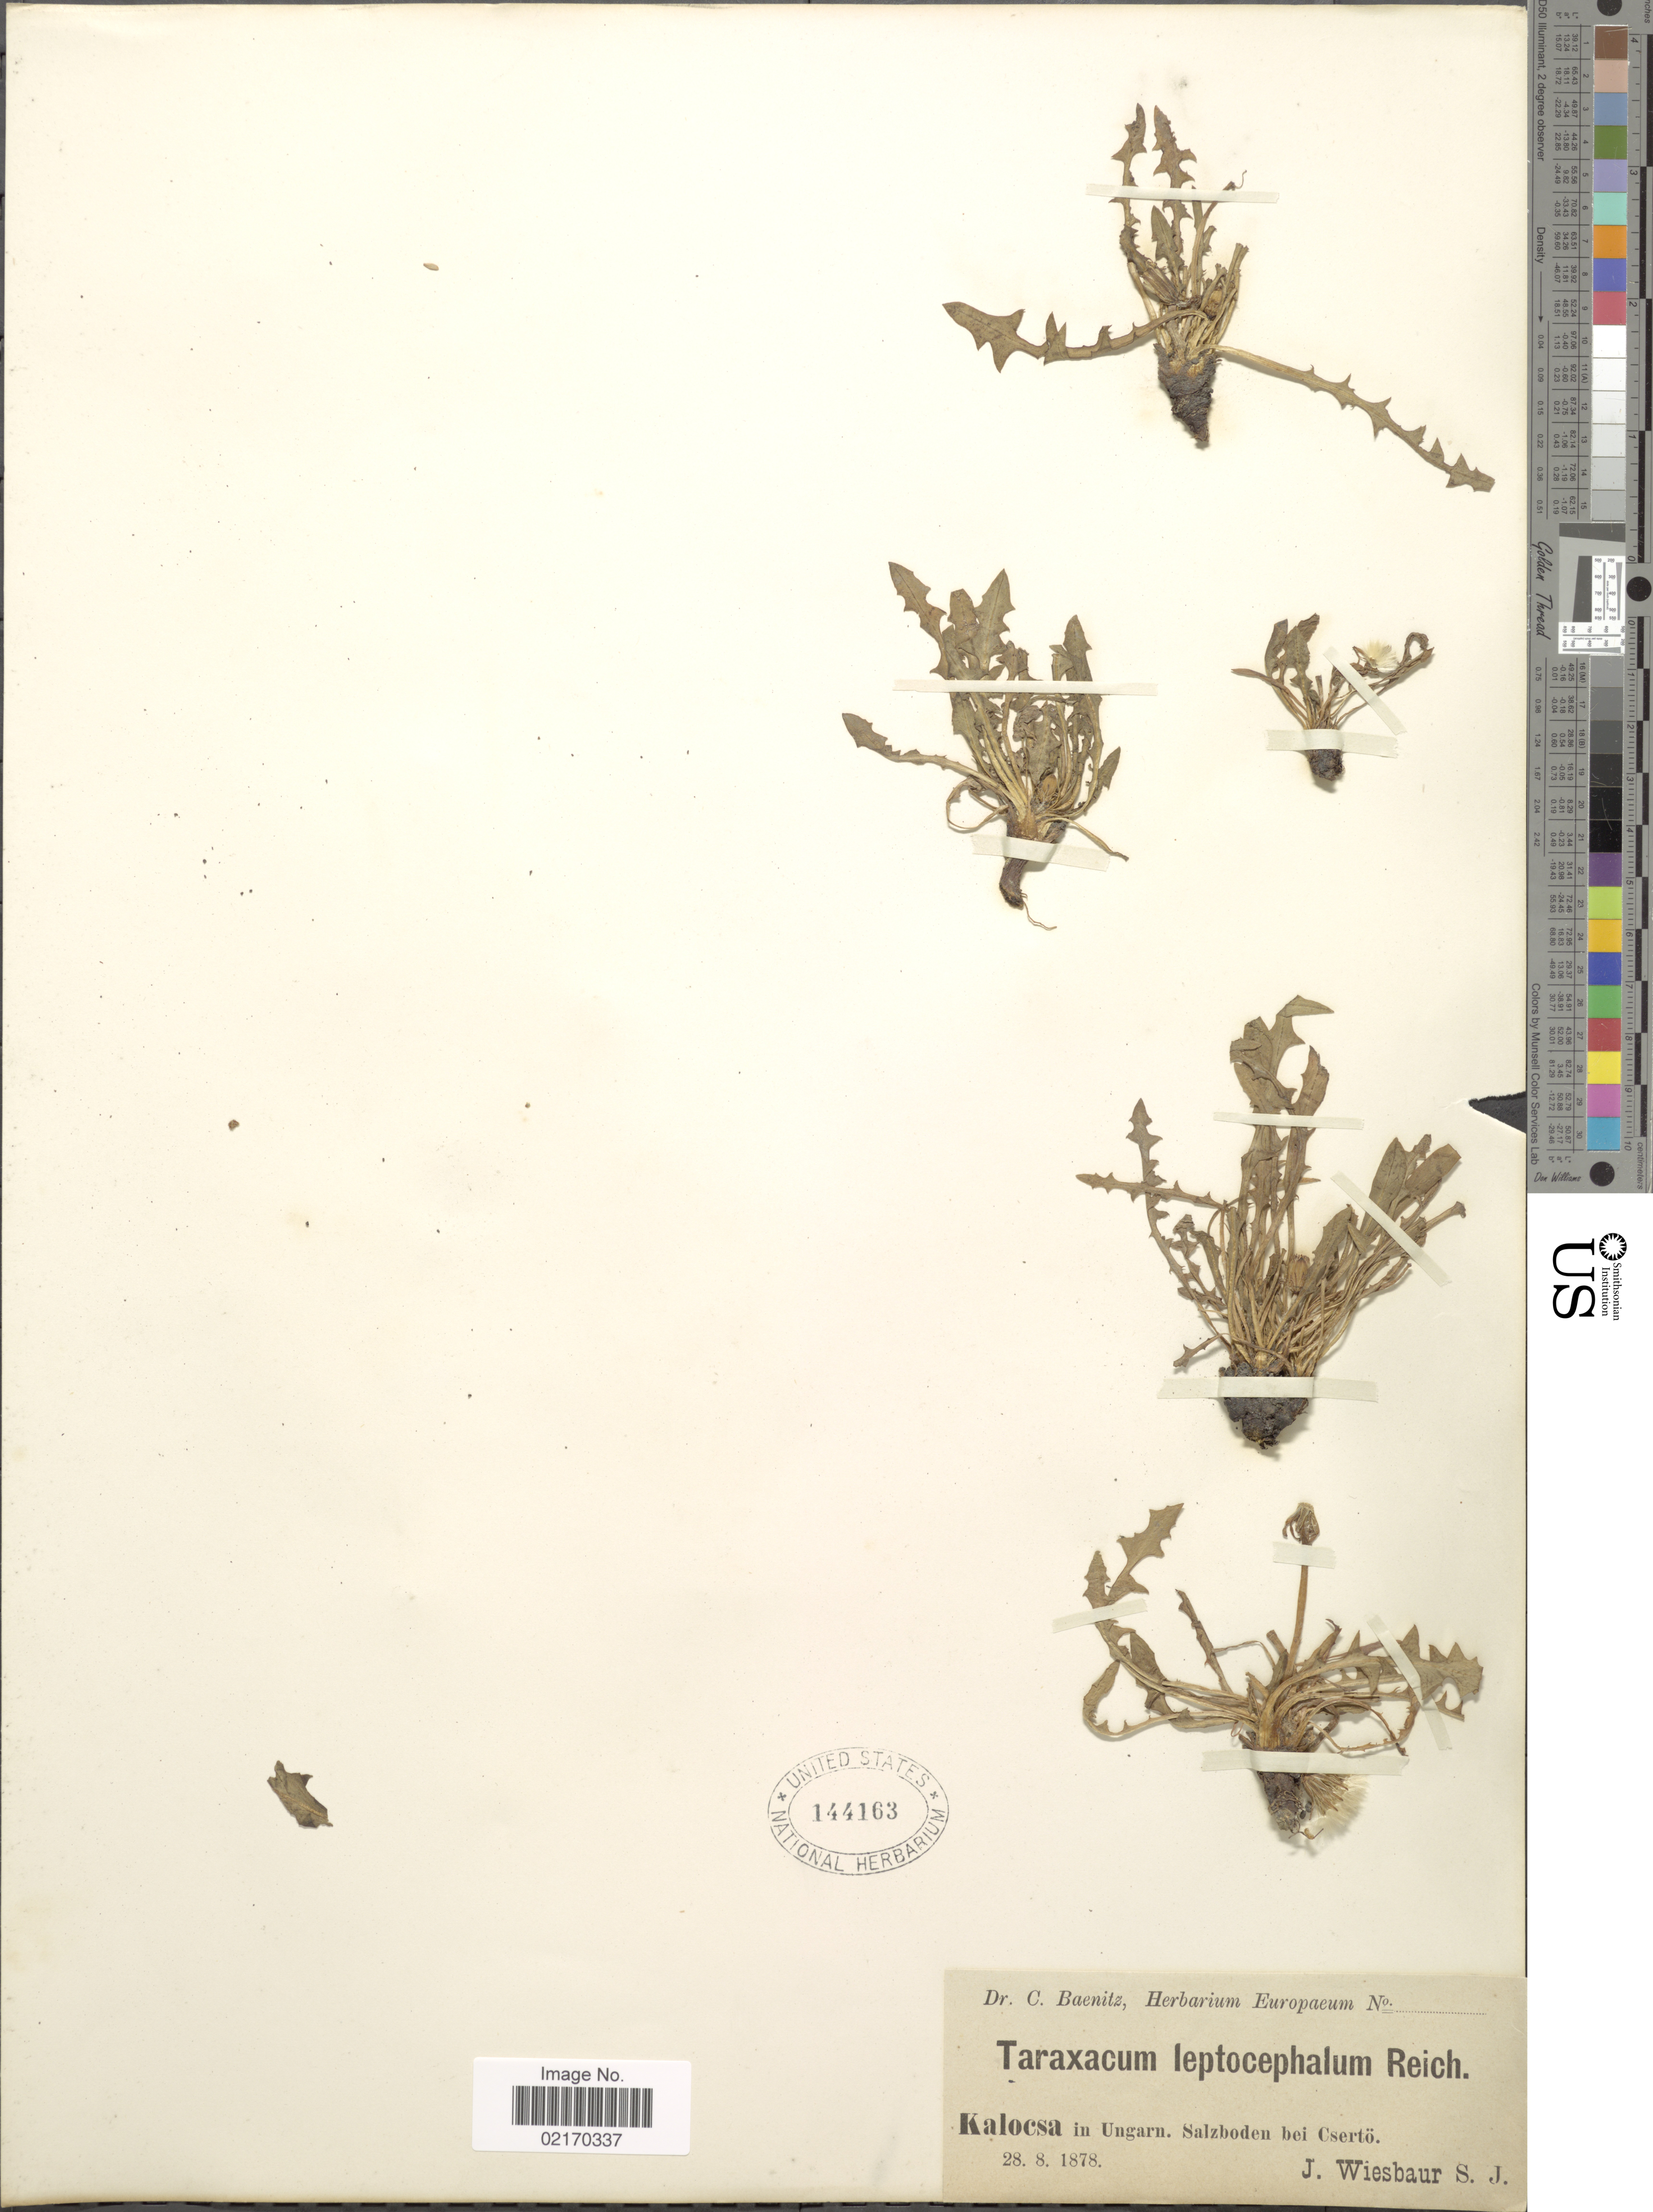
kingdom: Plantae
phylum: Tracheophyta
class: Magnoliopsida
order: Asterales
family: Asteraceae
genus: Taraxacum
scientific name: Taraxacum bessarabicum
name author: (Hornem.) Hand.-Mazz.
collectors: J. Wiesbaur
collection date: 1878-08-28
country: Hungary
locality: Kalocsa, in Ungarn, Salzboden bei Cserto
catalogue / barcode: US 144163